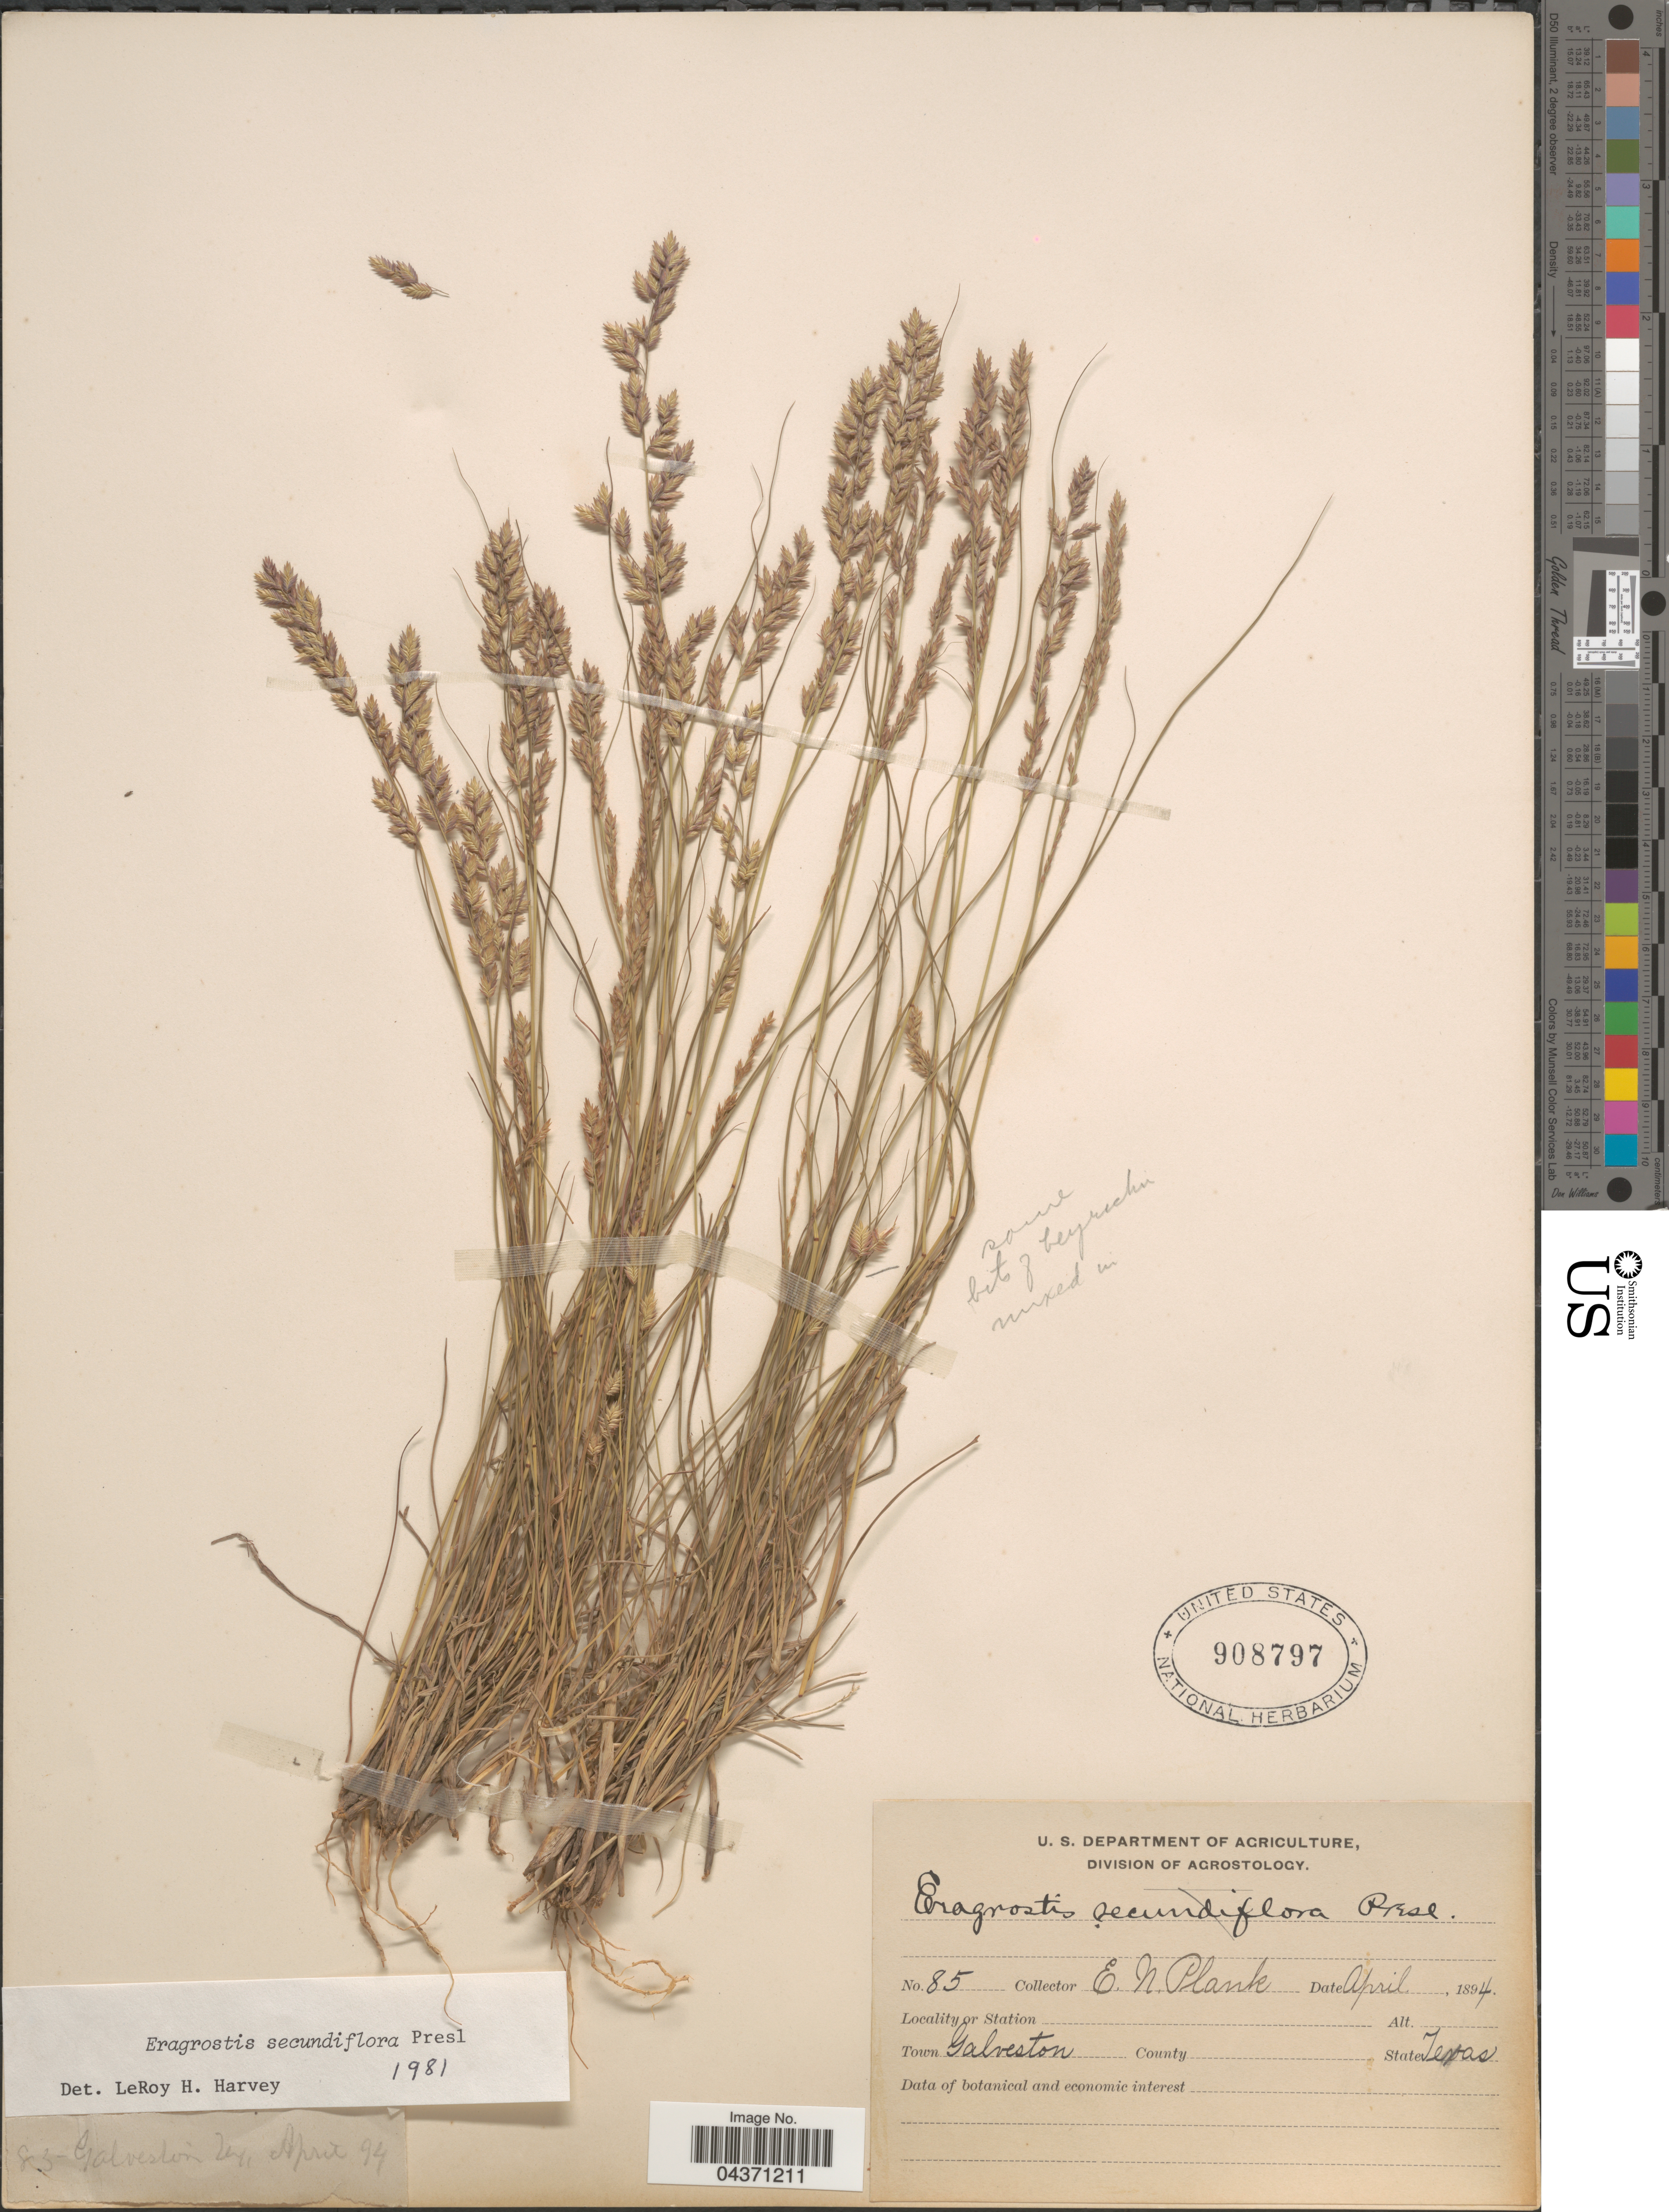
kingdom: Plantae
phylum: Tracheophyta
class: Liliopsida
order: Poales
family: Poaceae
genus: Eragrostis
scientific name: Eragrostis secundiflora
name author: J. Presl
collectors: E. Plank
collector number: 85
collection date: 1894-04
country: United States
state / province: Texas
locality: Town Galveston.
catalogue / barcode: US 908797